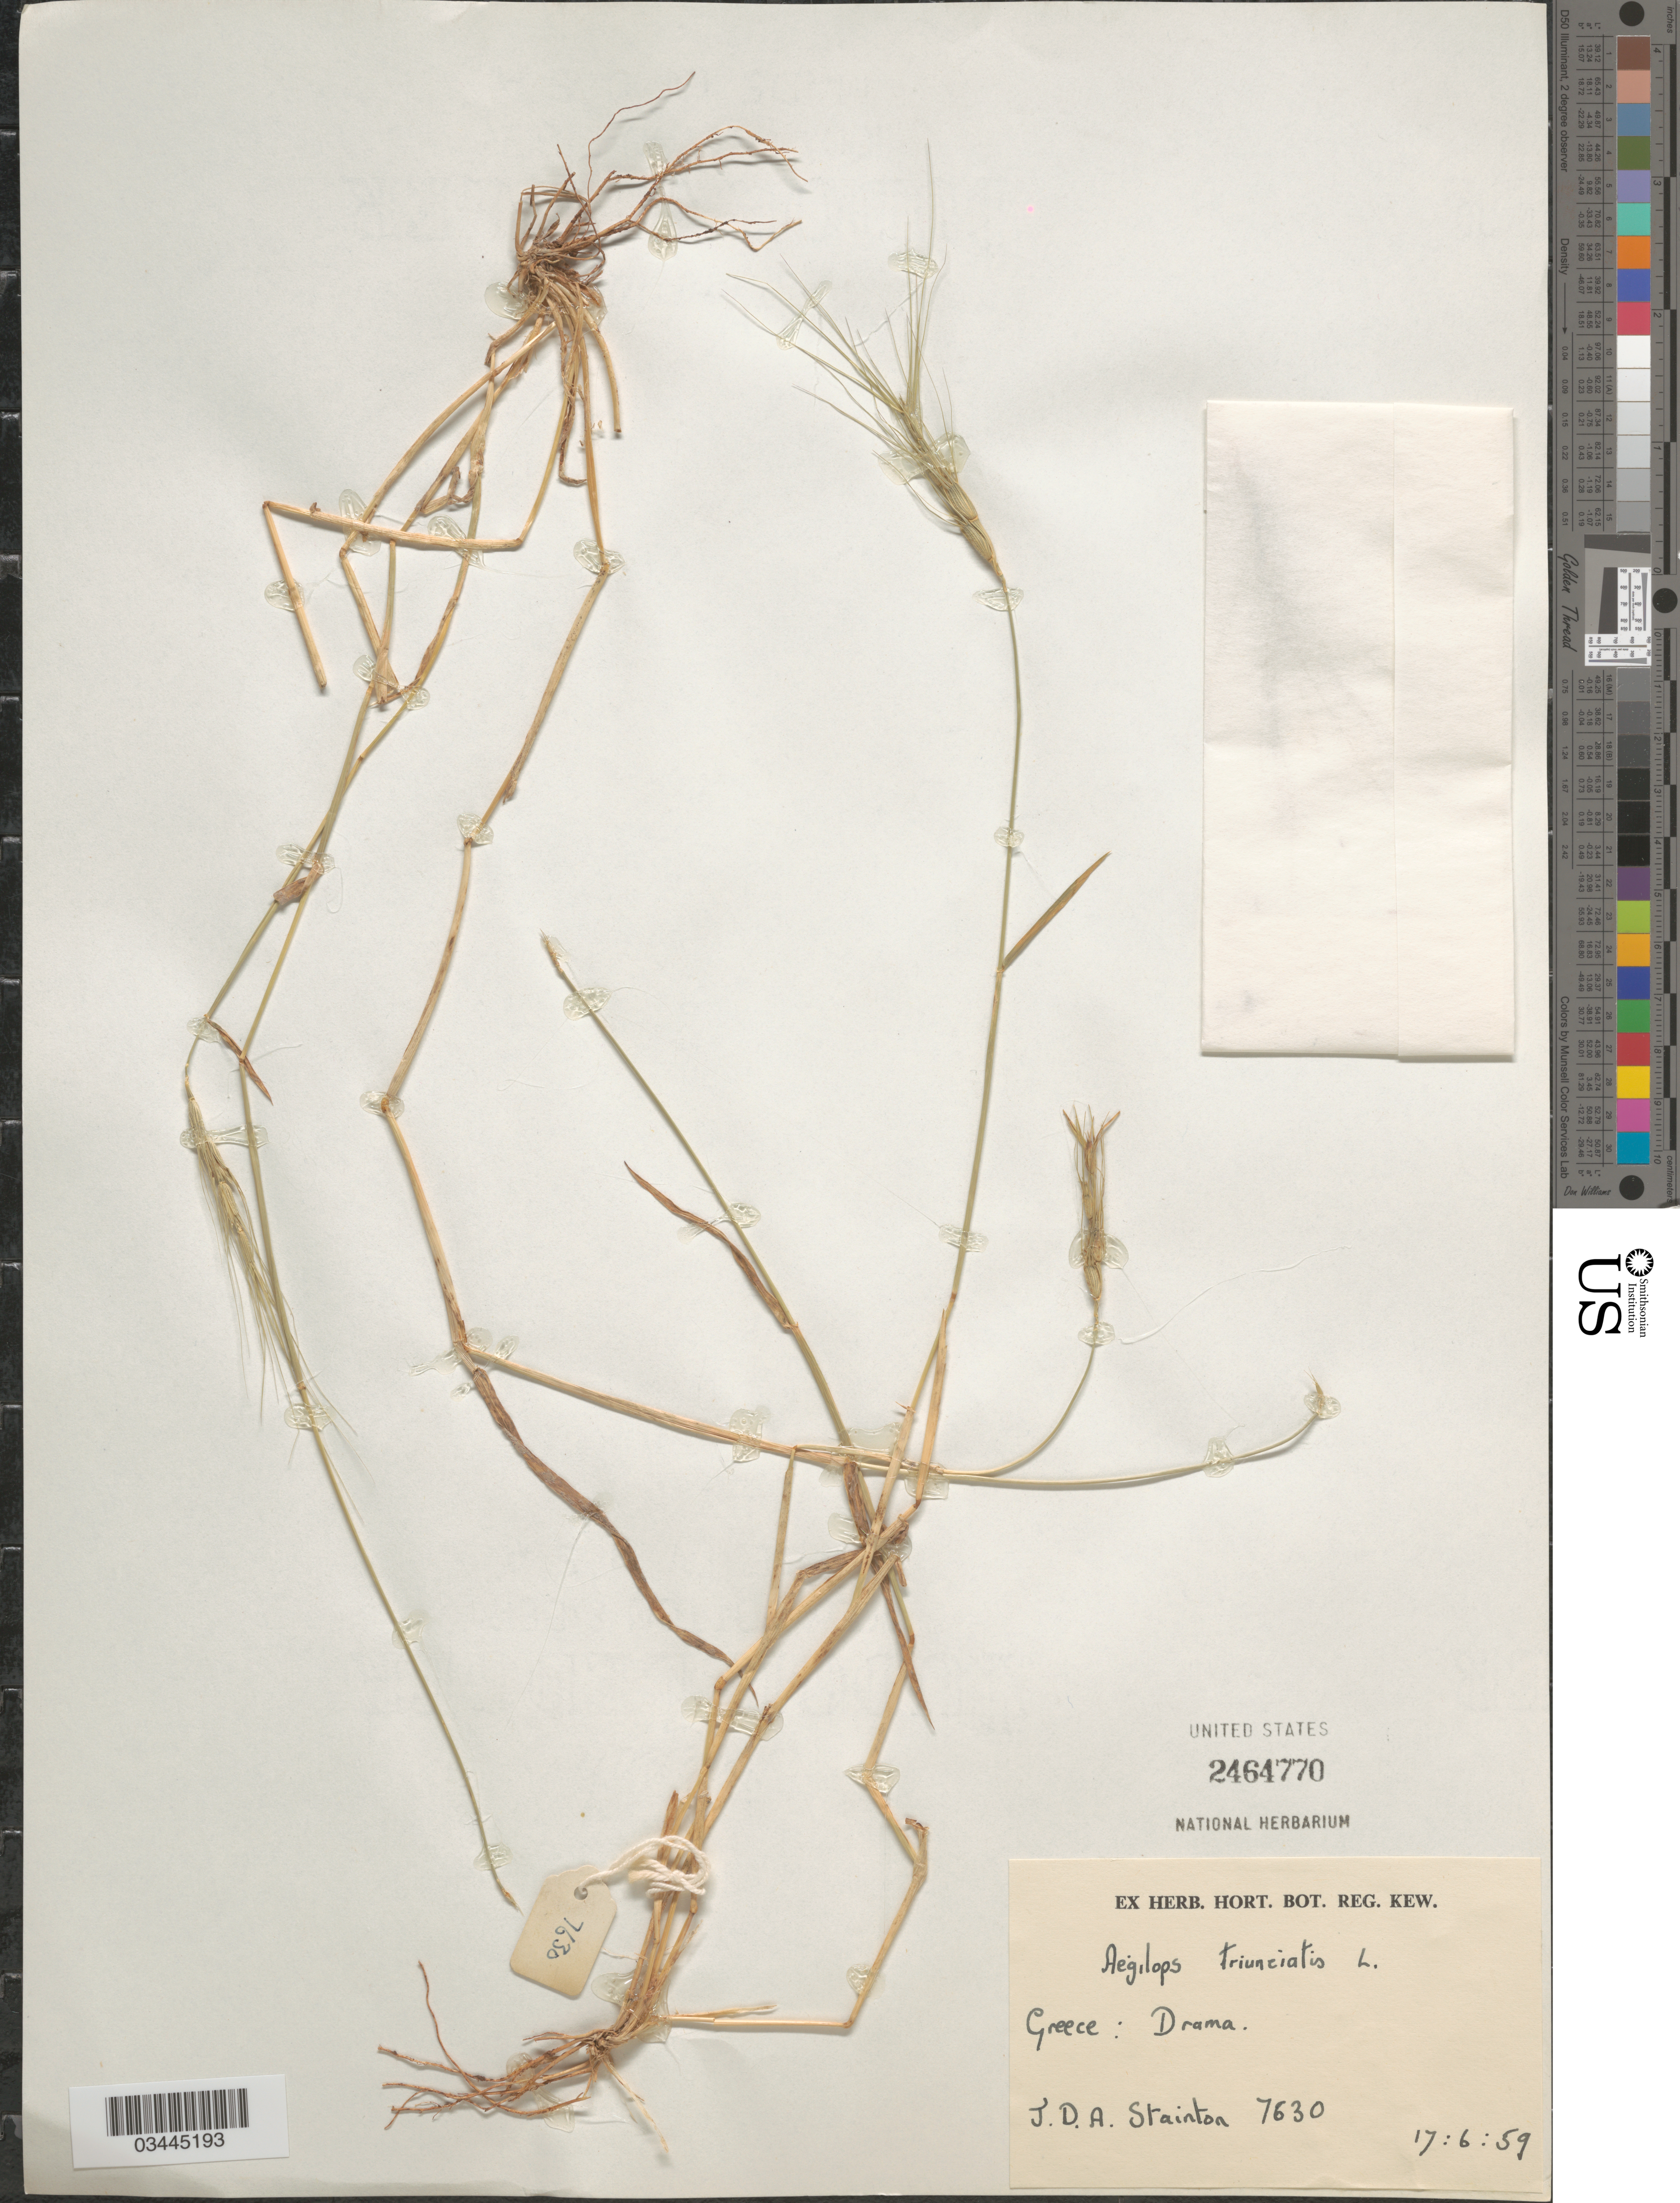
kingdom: Plantae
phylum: Tracheophyta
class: Liliopsida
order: Poales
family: Poaceae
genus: Aegilops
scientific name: Aegilops triuncialis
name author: L.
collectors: J. Stainton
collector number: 7630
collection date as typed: Transcribed d/m/y: 17/6/59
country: Greece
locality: Drama.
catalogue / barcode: US 2464770